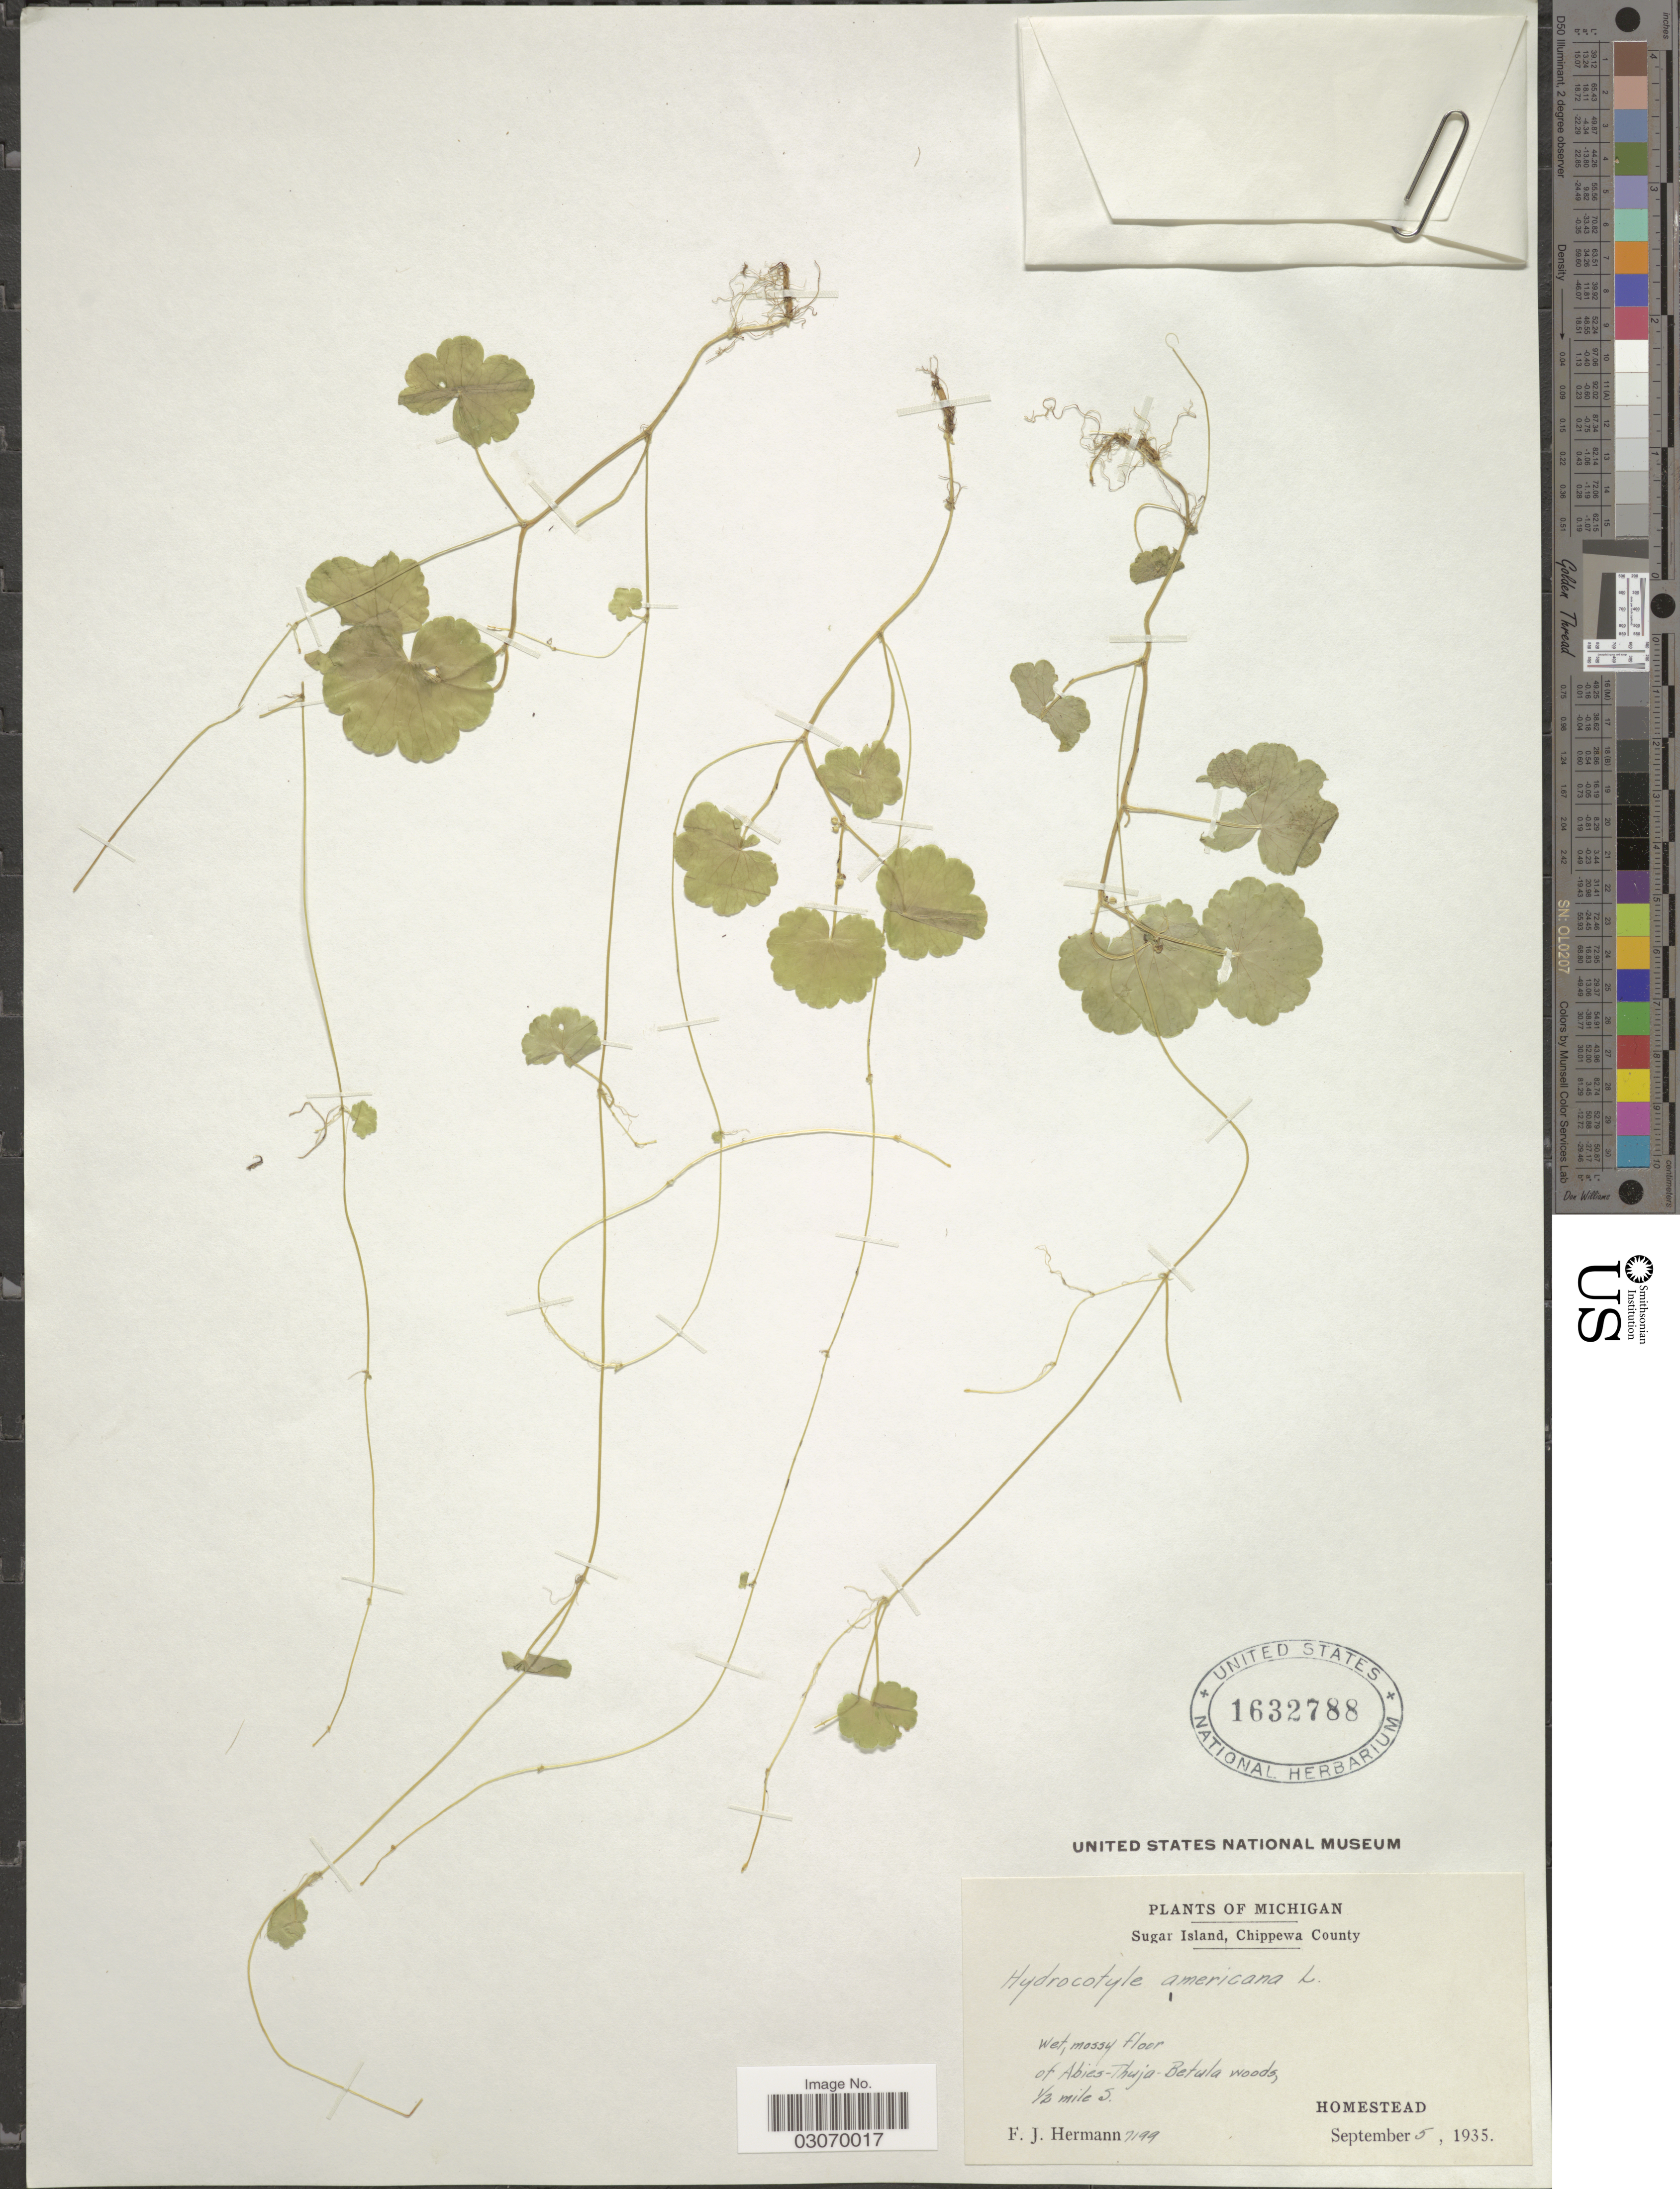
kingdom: Plantae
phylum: Tracheophyta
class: Magnoliopsida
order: Apiales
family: Araliaceae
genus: Hydrocotyle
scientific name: Hydrocotyle americana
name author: L.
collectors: F. J. Hermann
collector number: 7199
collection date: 1935-09-05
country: United States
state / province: Michigan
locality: Sugar Island, Chippewa County. ½ mile S. Homestead.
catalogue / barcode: US 1632788